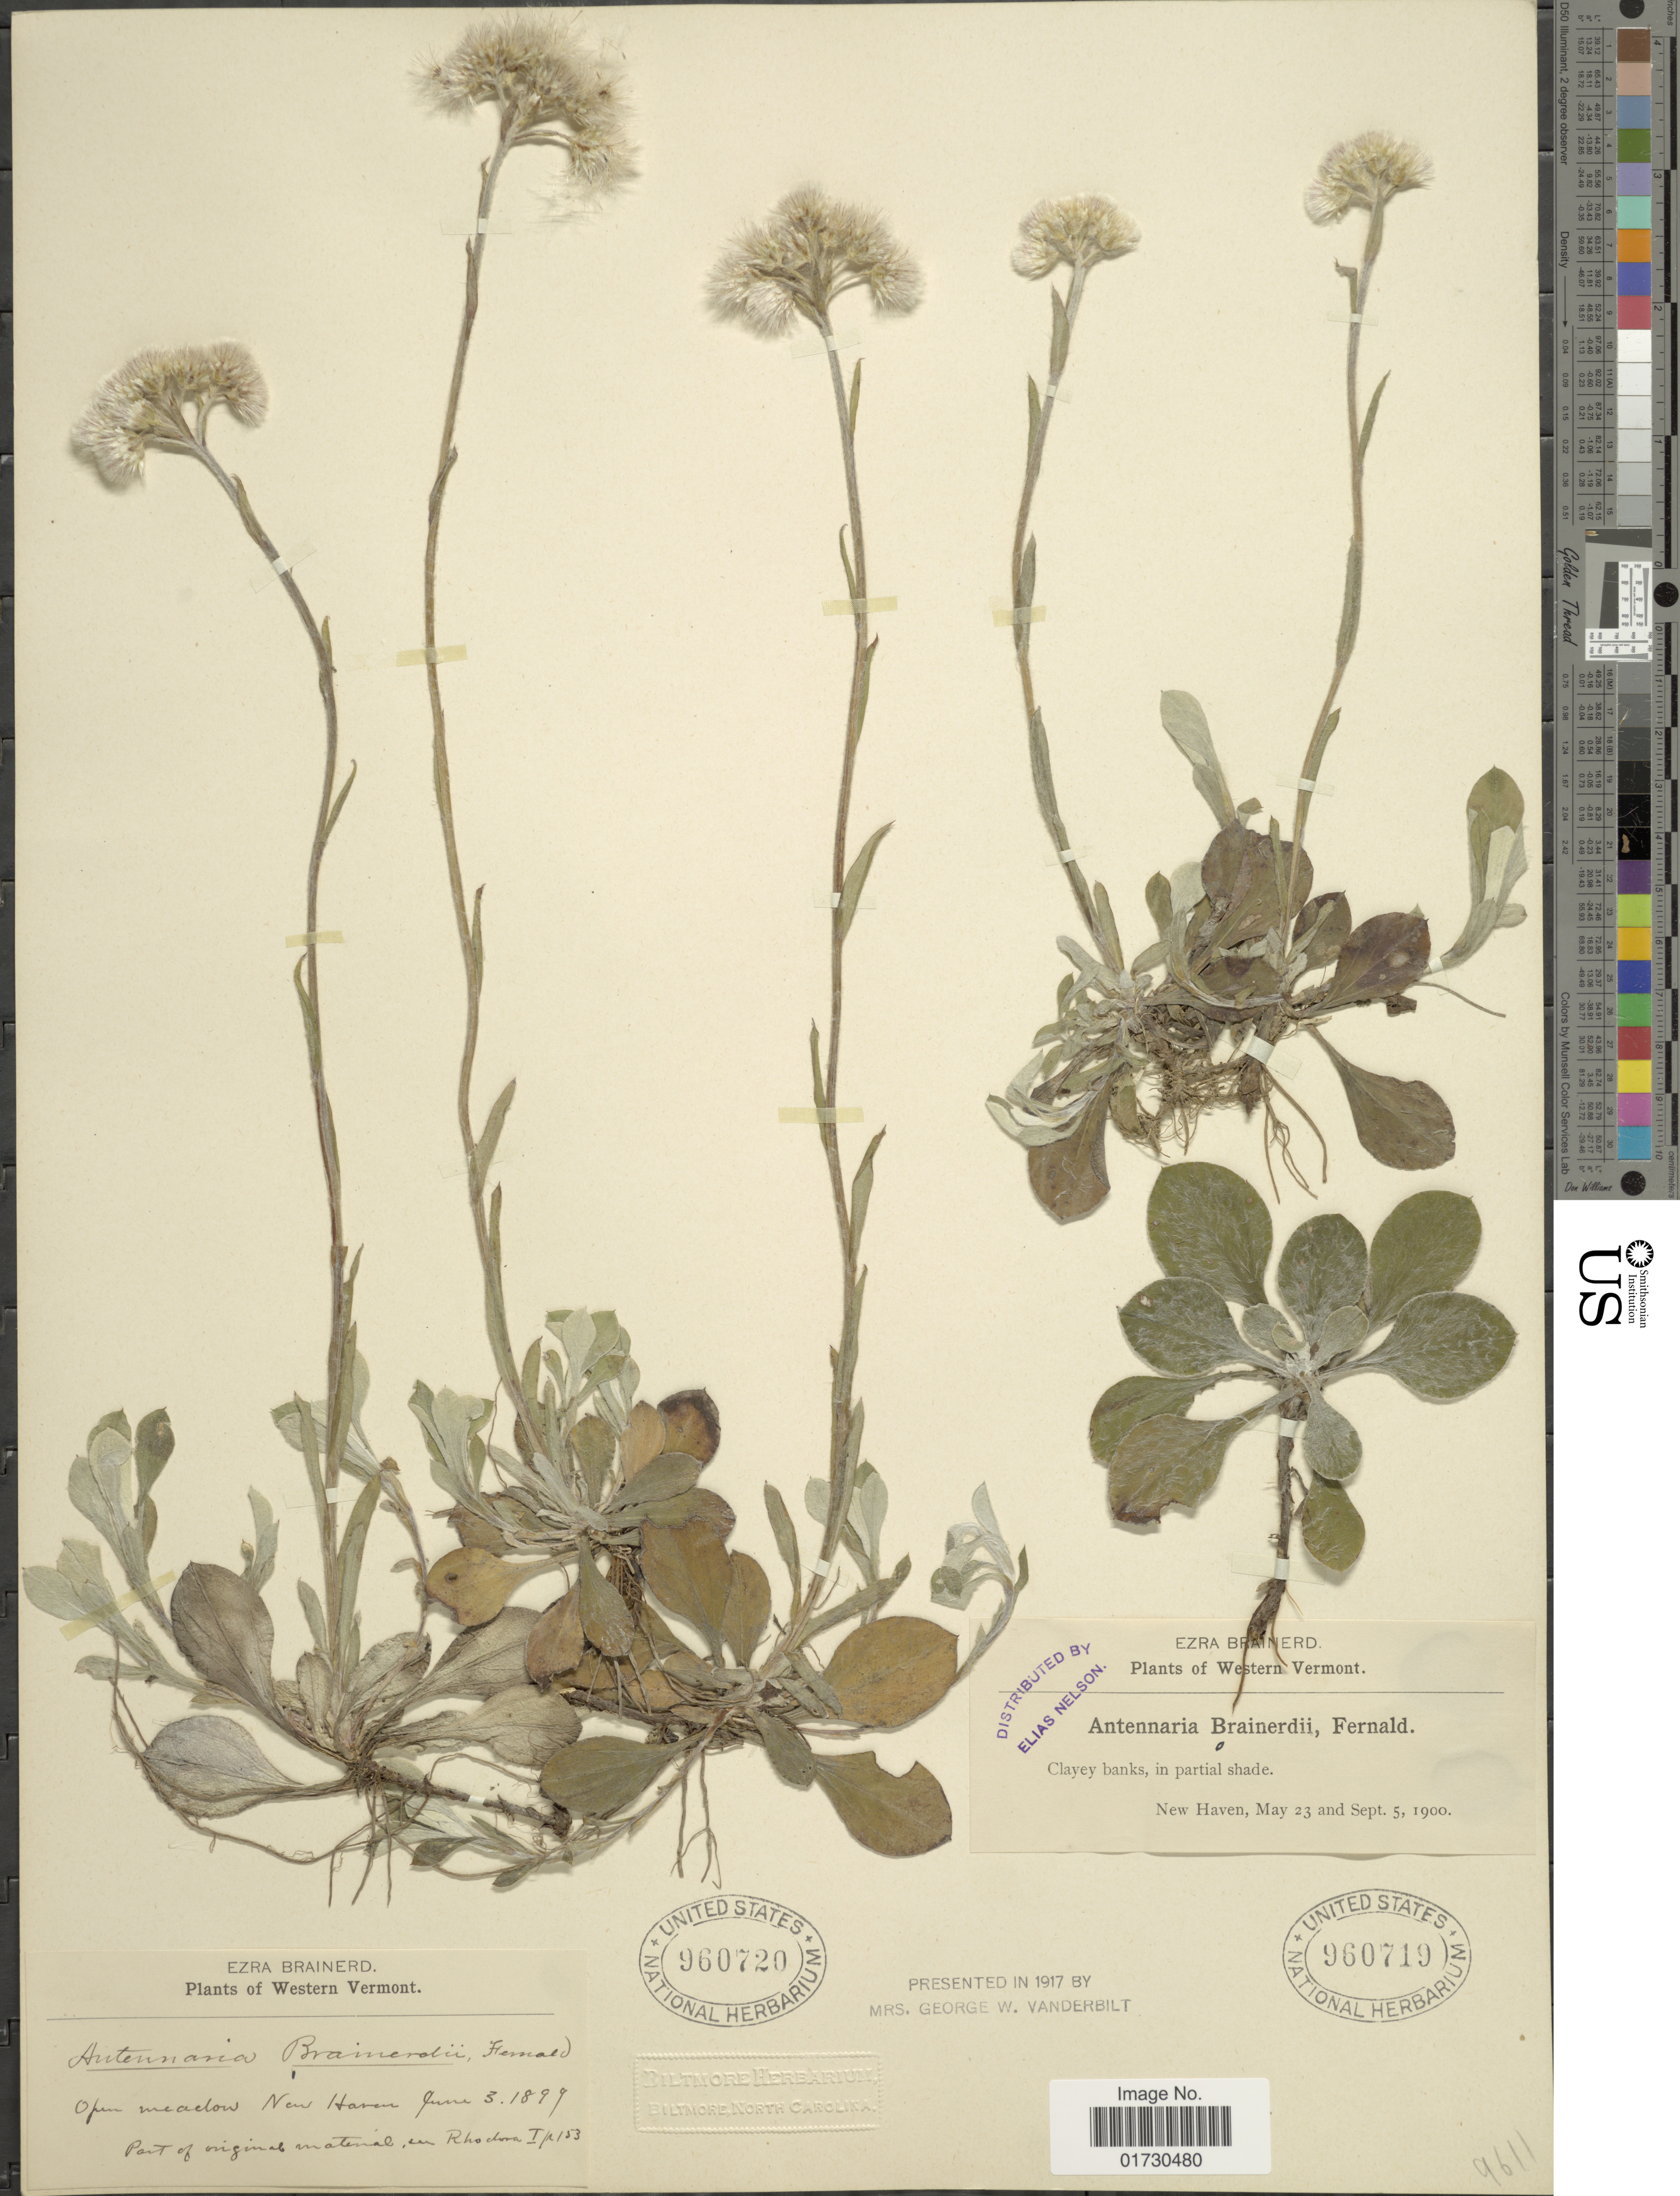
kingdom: Plantae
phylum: Tracheophyta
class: Magnoliopsida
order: Asterales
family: Asteraceae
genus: Antennaria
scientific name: Antennaria brainerdii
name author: Fernald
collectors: E. Brainerd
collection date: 1900-05-23/1900-09-05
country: United States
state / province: Vermont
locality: Western Vermont, Clay Banks, in partial shade, New Haven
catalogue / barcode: US 960719-2